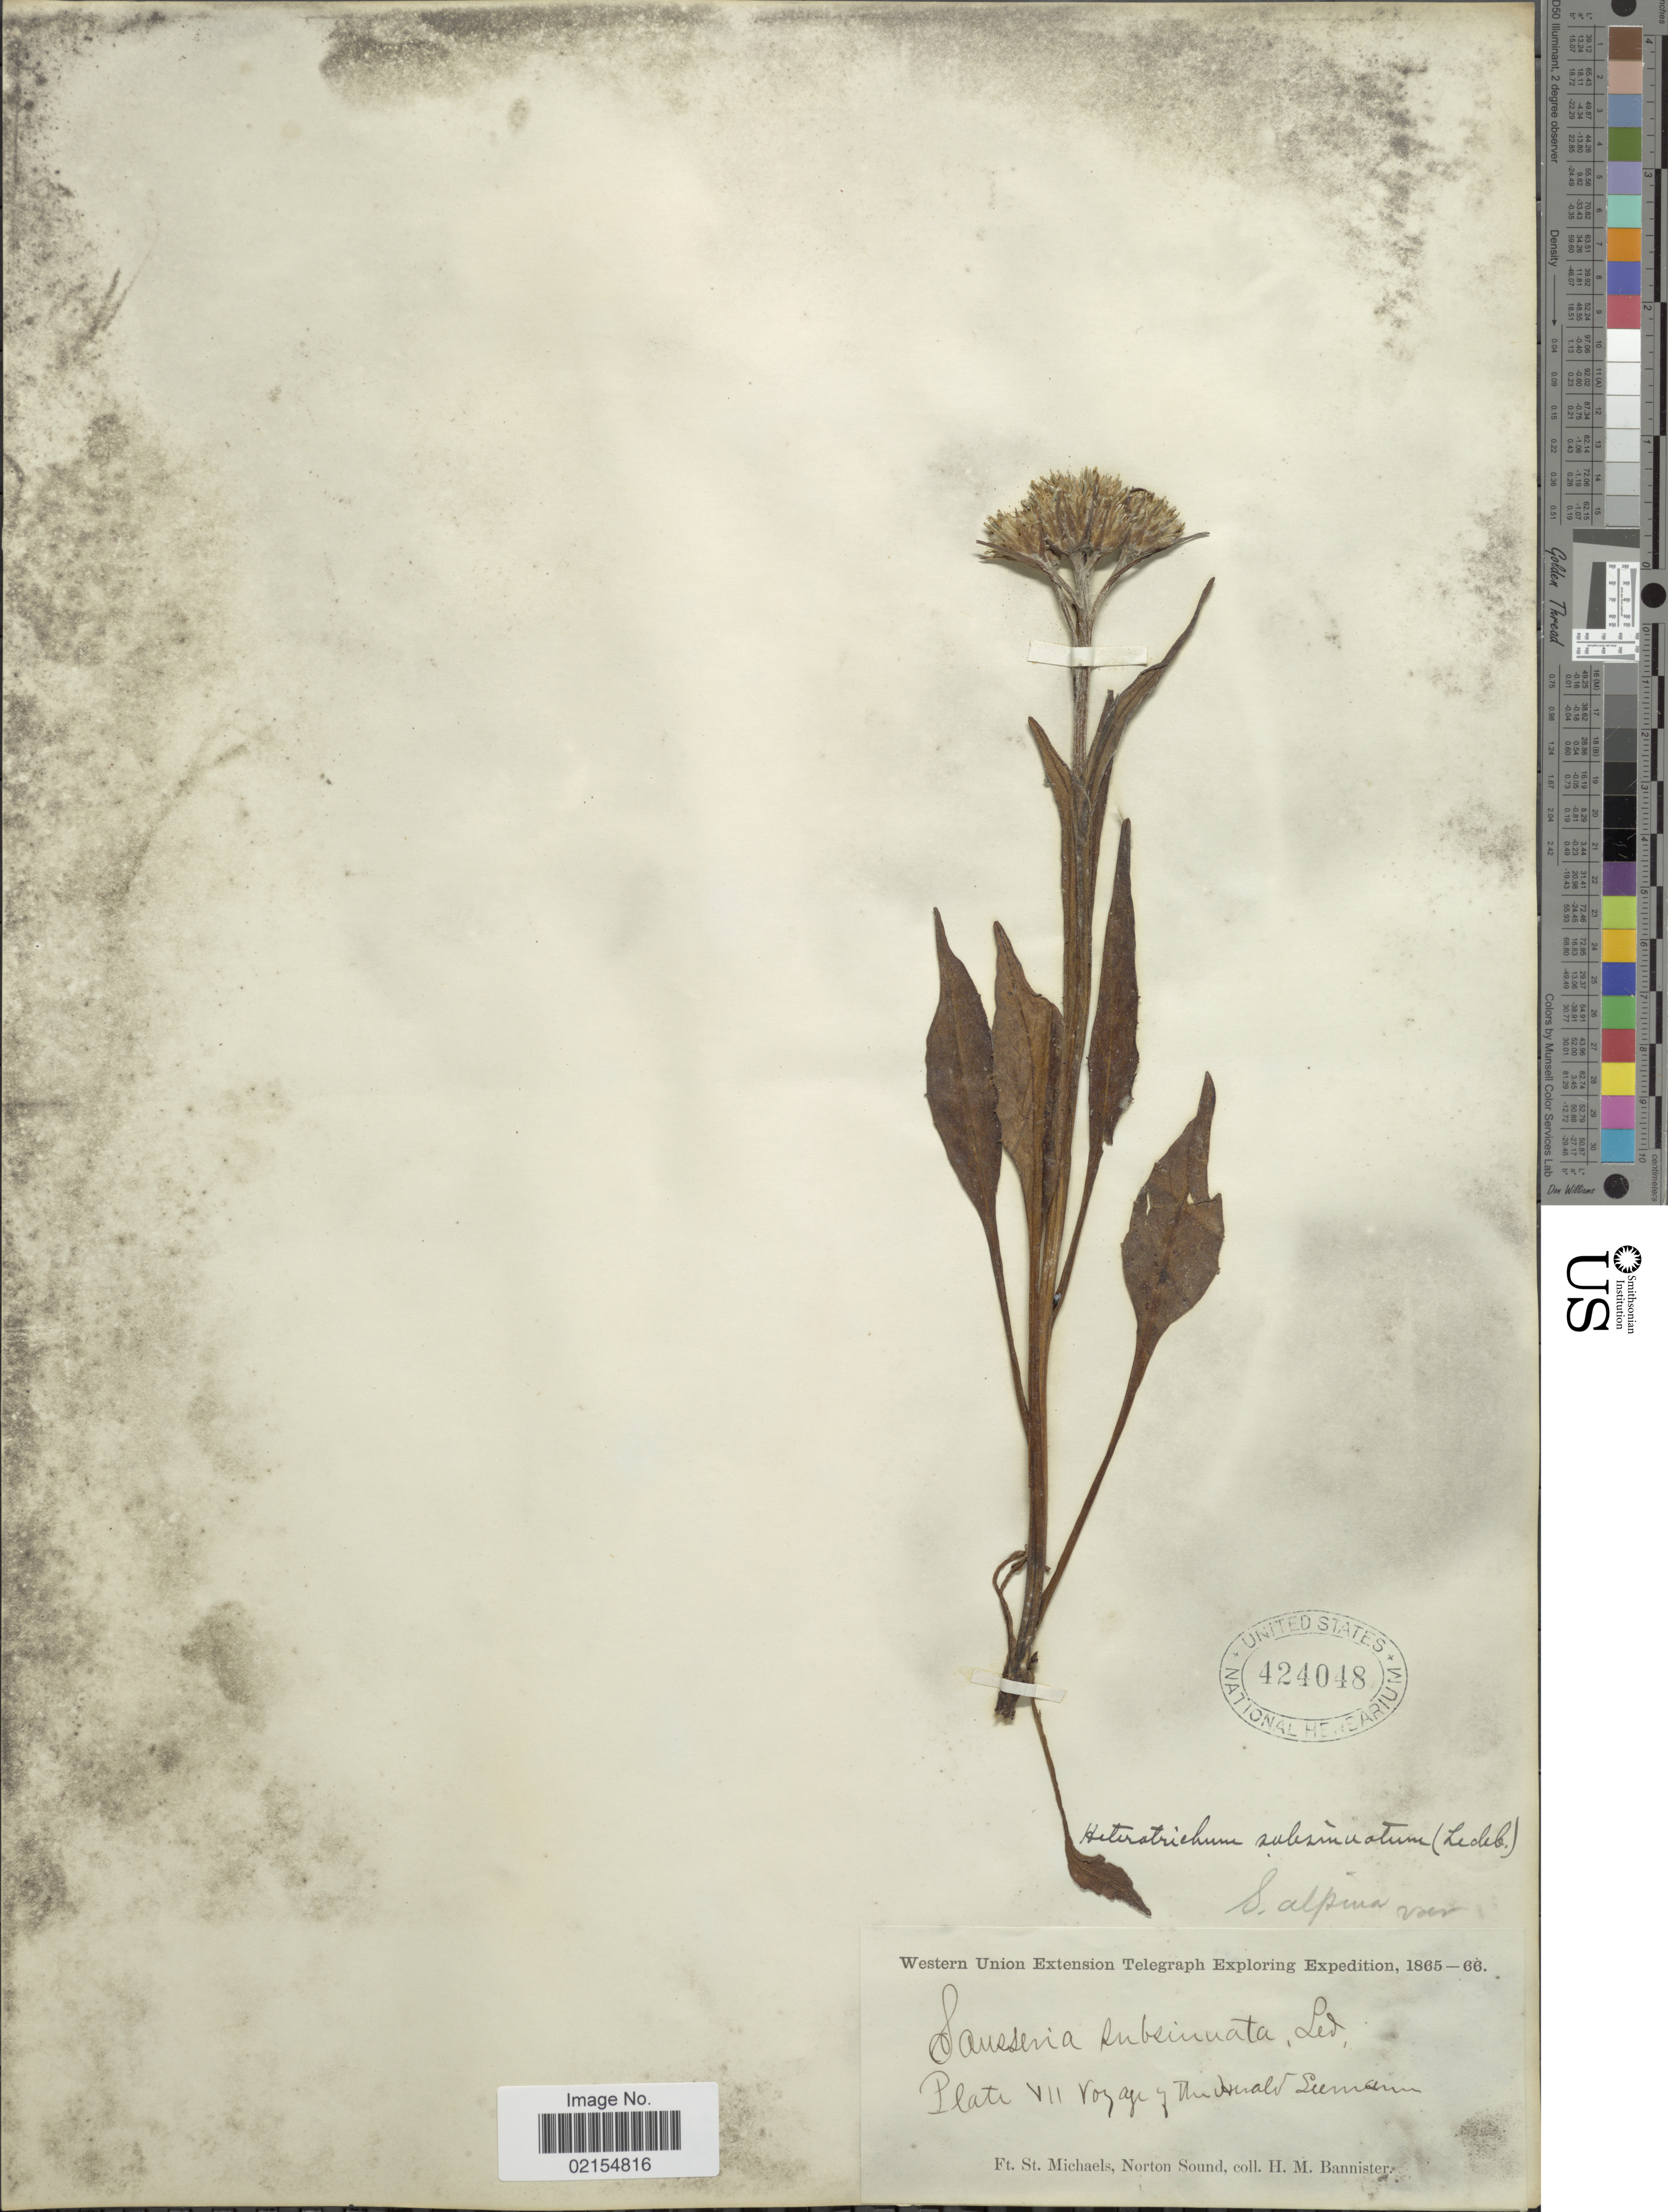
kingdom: Plantae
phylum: Tracheophyta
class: Magnoliopsida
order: Asterales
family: Asteraceae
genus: Saussurea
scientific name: Saussurea nuda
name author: Ledeb.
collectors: H. Bannister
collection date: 1865/1866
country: United States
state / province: Alaska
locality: Western Union Extension Telegraph Exploring Expedition, Plate VII Voyage of the Herald Leeman, Ft. St. Michaels, Norton Sound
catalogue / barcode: US 424048